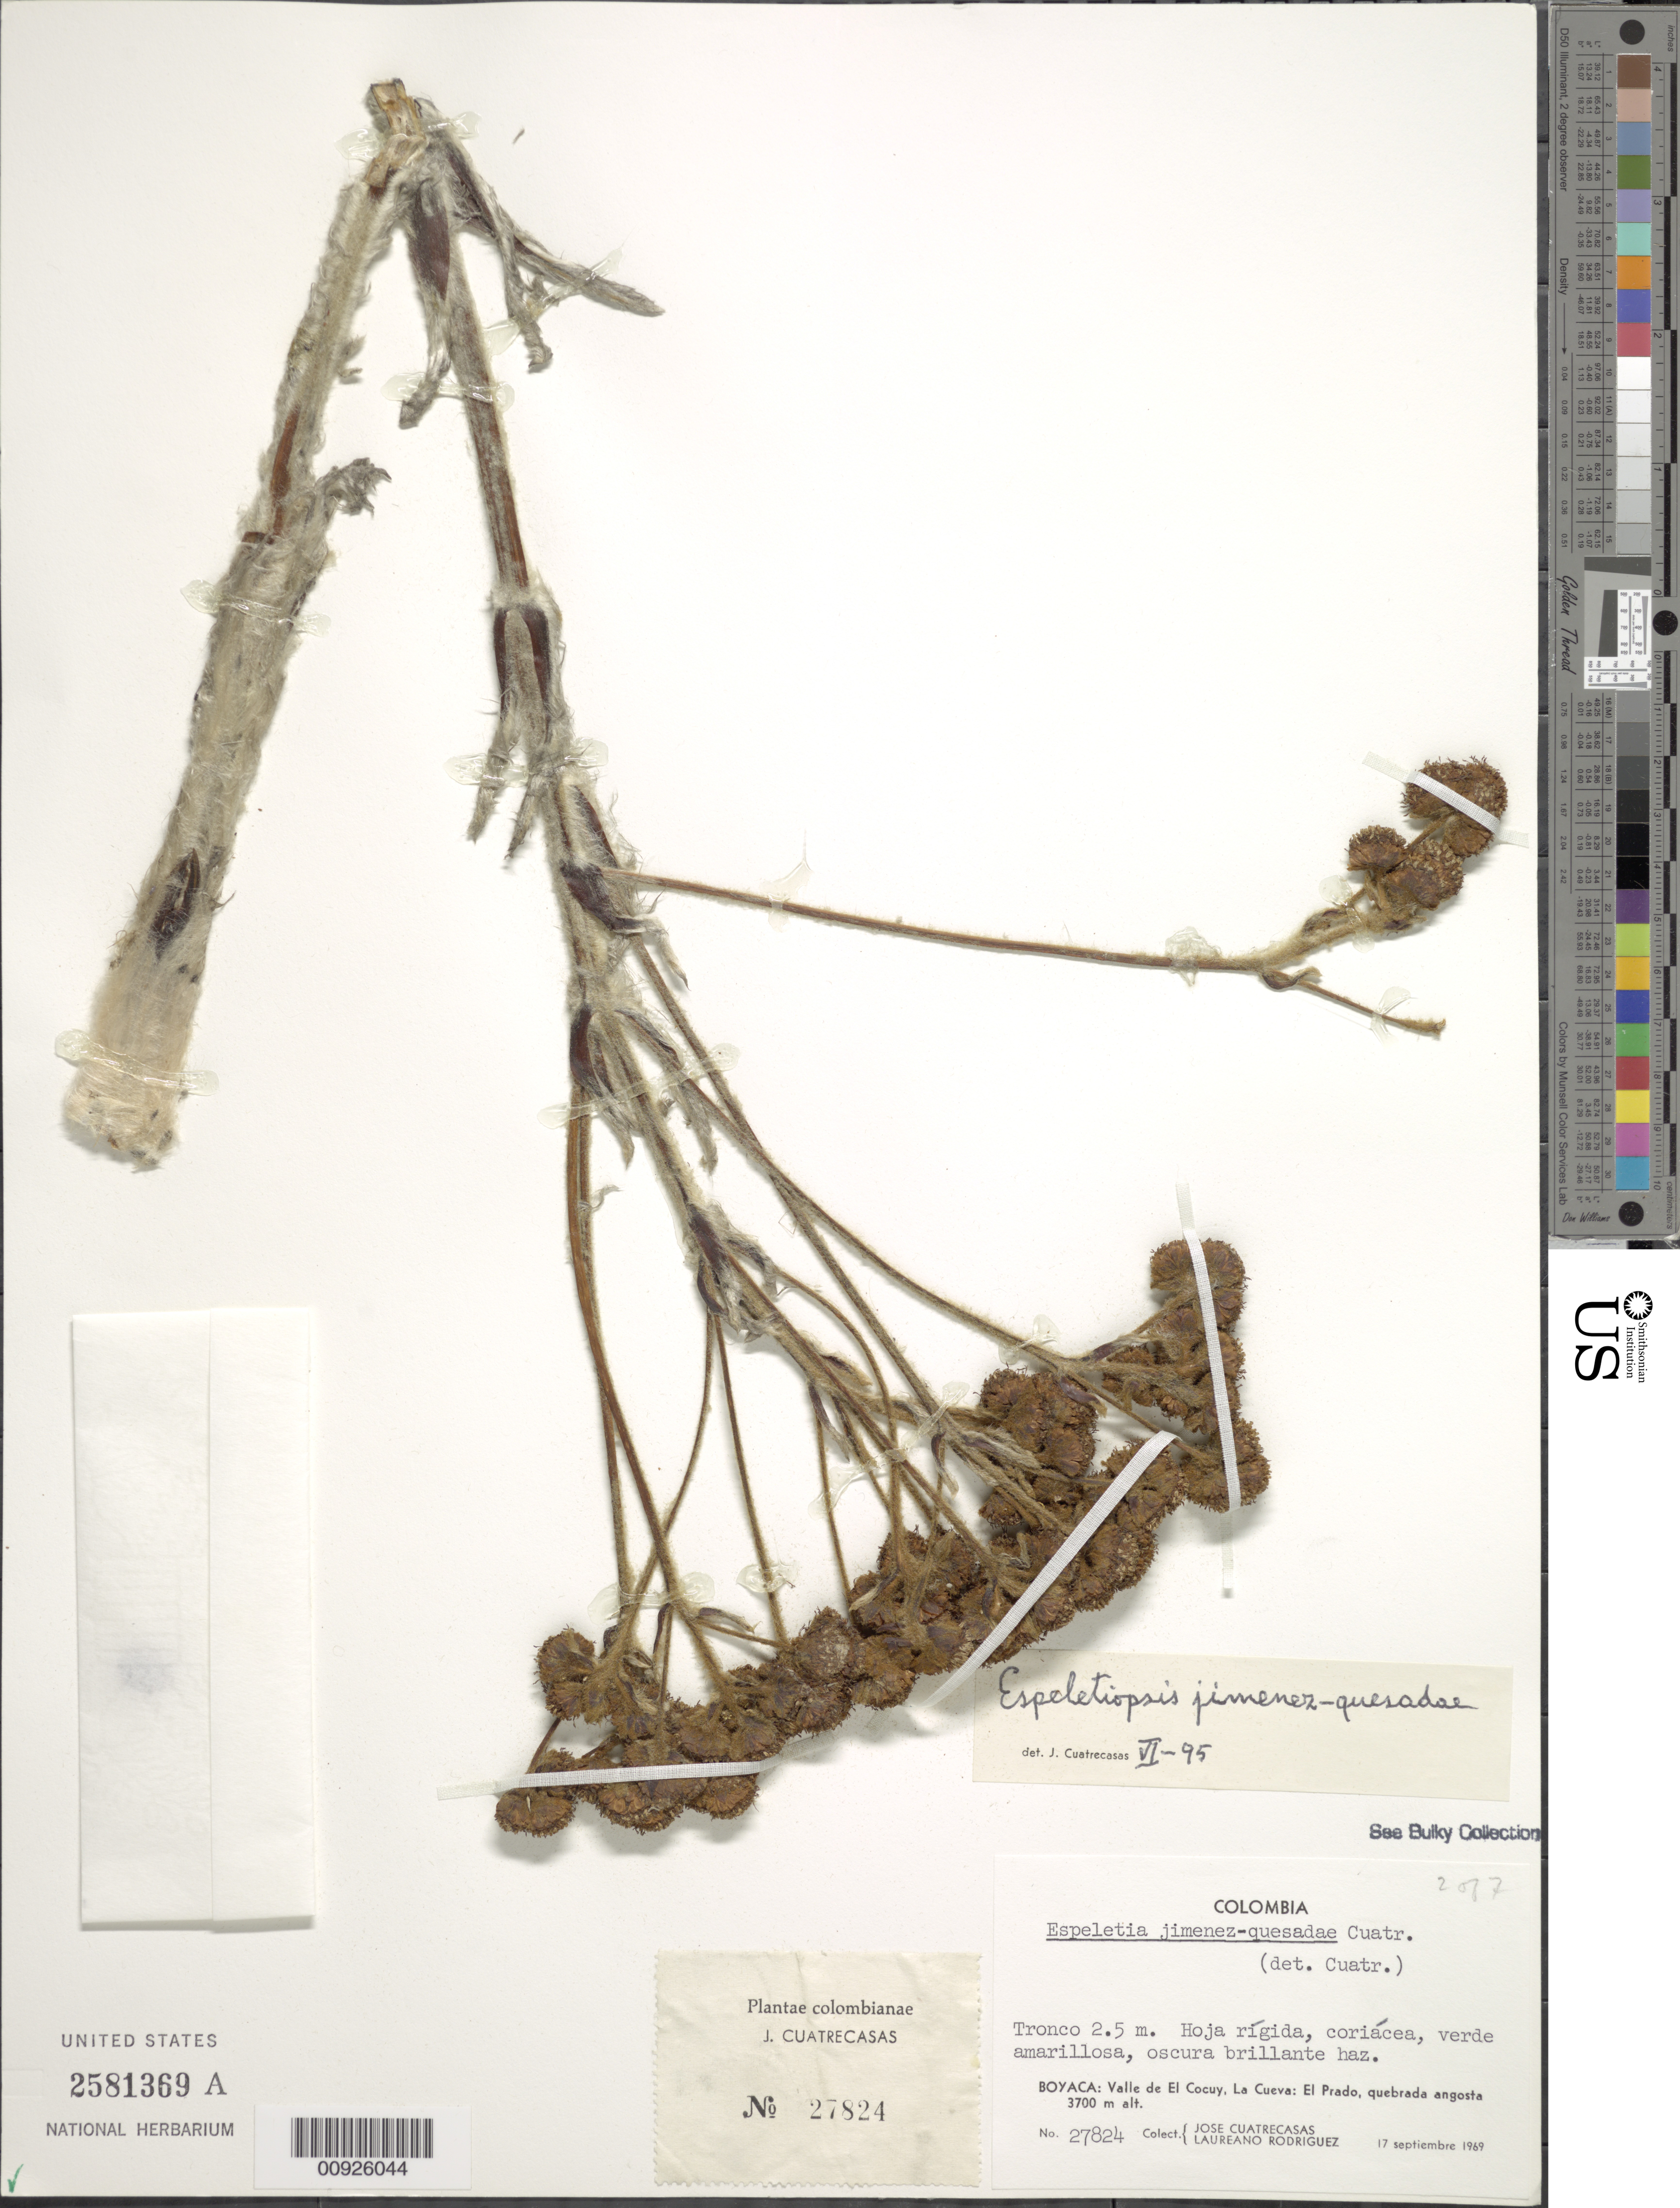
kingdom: Plantae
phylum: Tracheophyta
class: Magnoliopsida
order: Asterales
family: Asteraceae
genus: Espeletiopsis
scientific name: Espeletiopsis jimenez-quesadae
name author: (Cuatrec.) Cuatrec.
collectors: J. Cuatrecasas & L. Rodriguez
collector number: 27824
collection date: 1969-09-17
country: Colombia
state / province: Boyacá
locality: Boyacá: Valle de El Cocuy, La Cueva: El Prado, quebrada angosta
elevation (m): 3700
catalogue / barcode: US 2581369A